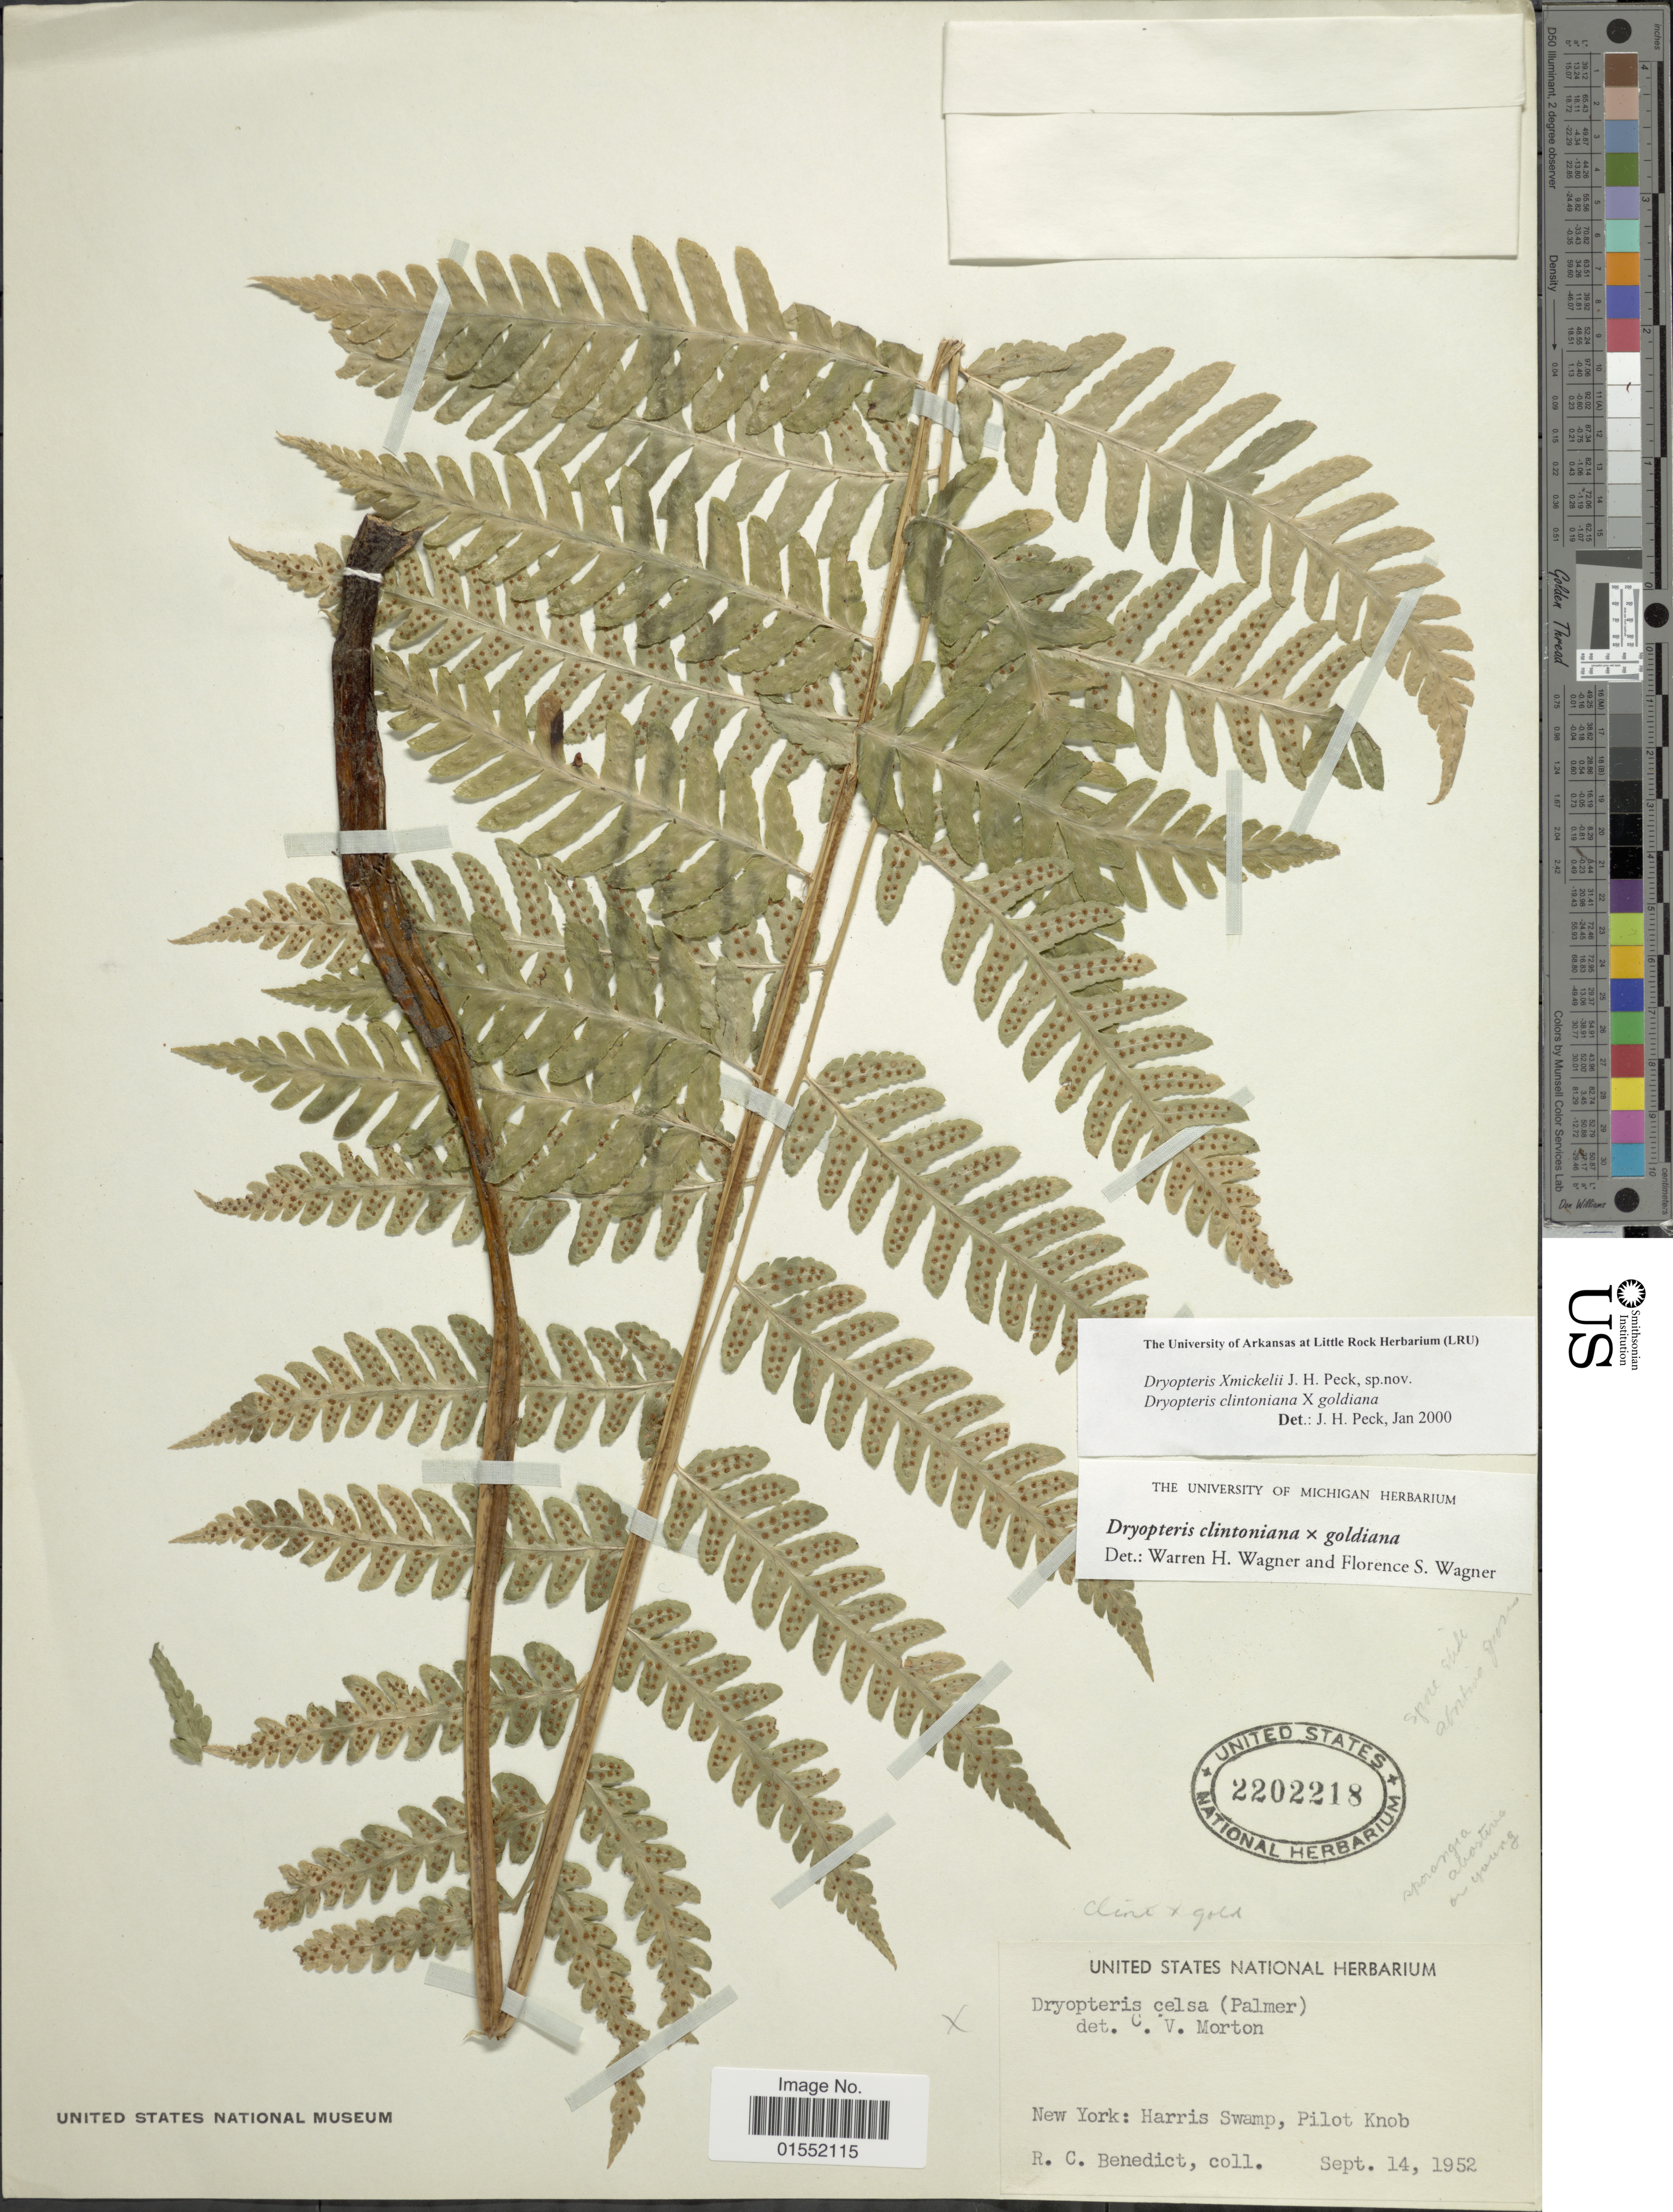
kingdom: Plantae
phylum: Tracheophyta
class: Polypodiopsida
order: Polypodiales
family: Dryopteridaceae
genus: Dryopteris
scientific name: Dryopteris x mickelii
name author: J.H. Peck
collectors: R. C. Benedict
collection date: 1952-09-14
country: United States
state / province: New York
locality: Harris Swamp, Pilot Knob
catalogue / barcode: US 2202218